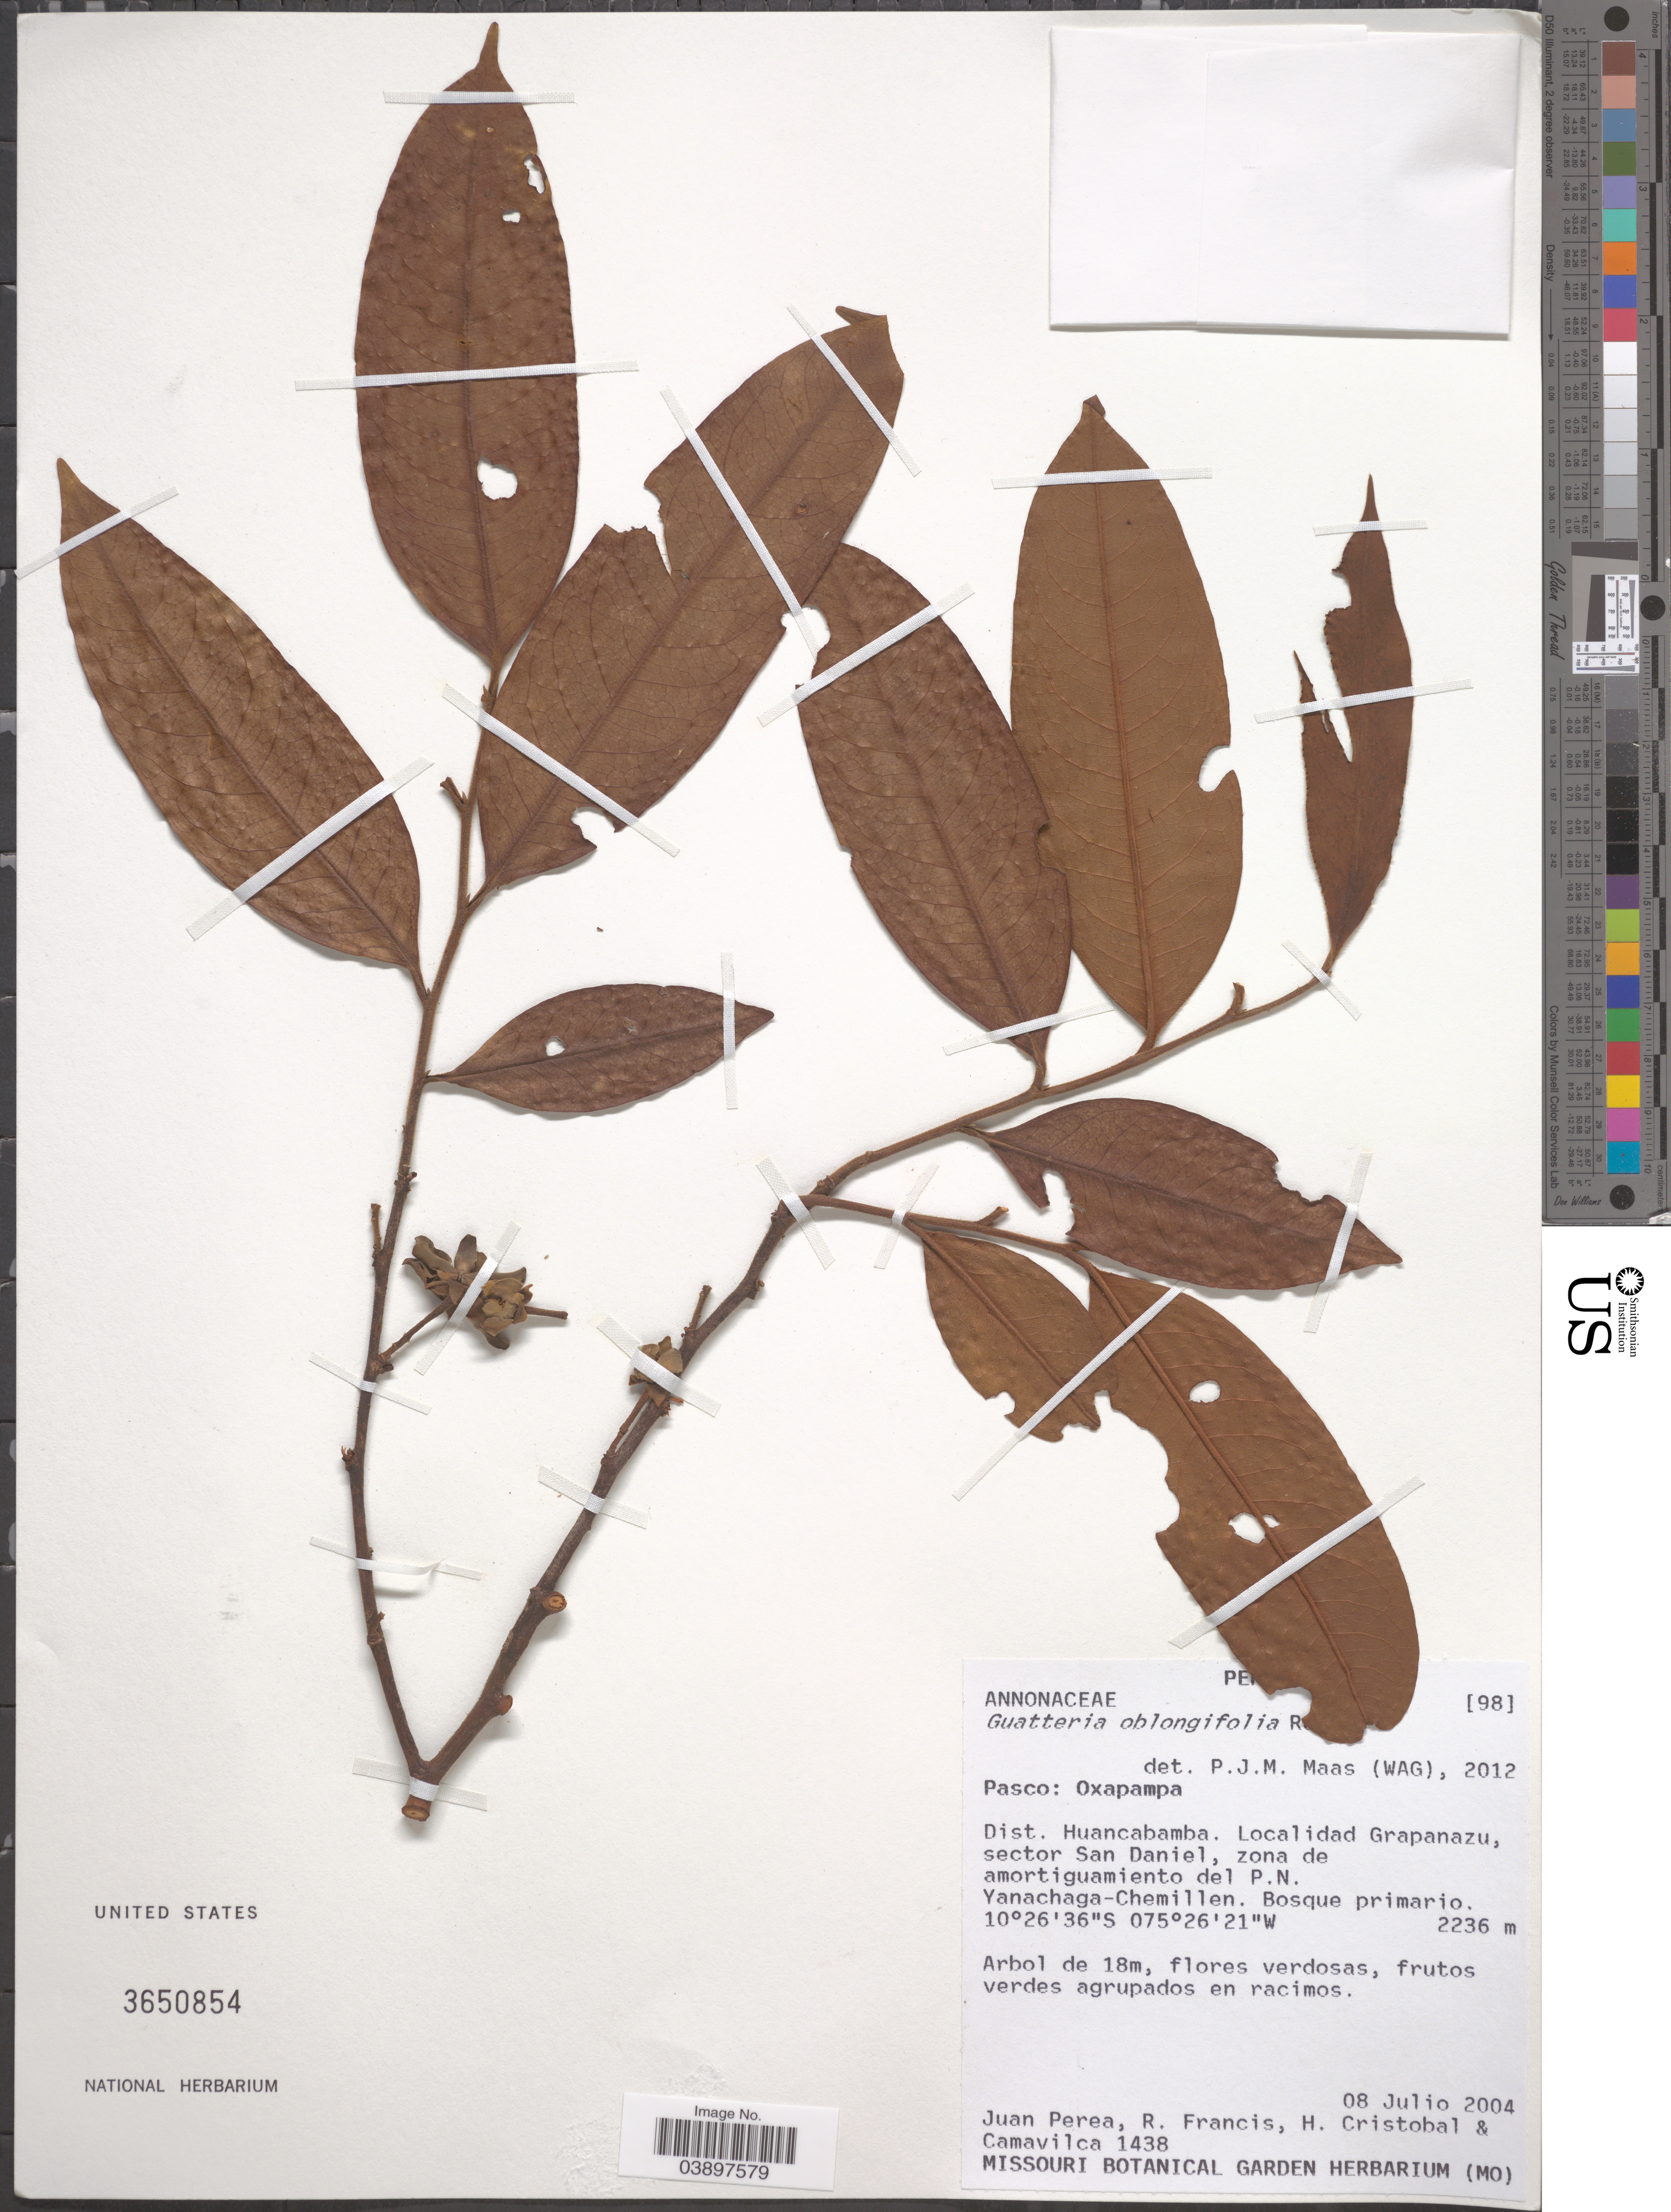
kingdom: Plantae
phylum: Tracheophyta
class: Magnoliopsida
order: Magnoliales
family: Annonaceae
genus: Guatteria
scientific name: Guatteria oblongifolia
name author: Rusby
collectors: J. Perea, R. Francis, H. Cristobal & Camavilca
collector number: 1438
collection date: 2004-07-08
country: Peru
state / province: Pasco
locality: Oxapampa. Dist. Huancabamba. Grapanazu, sector San Daniel, zona de amortiguamiento del P.N. Yanachaga-Chemillen.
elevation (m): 2236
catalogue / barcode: US 3650854